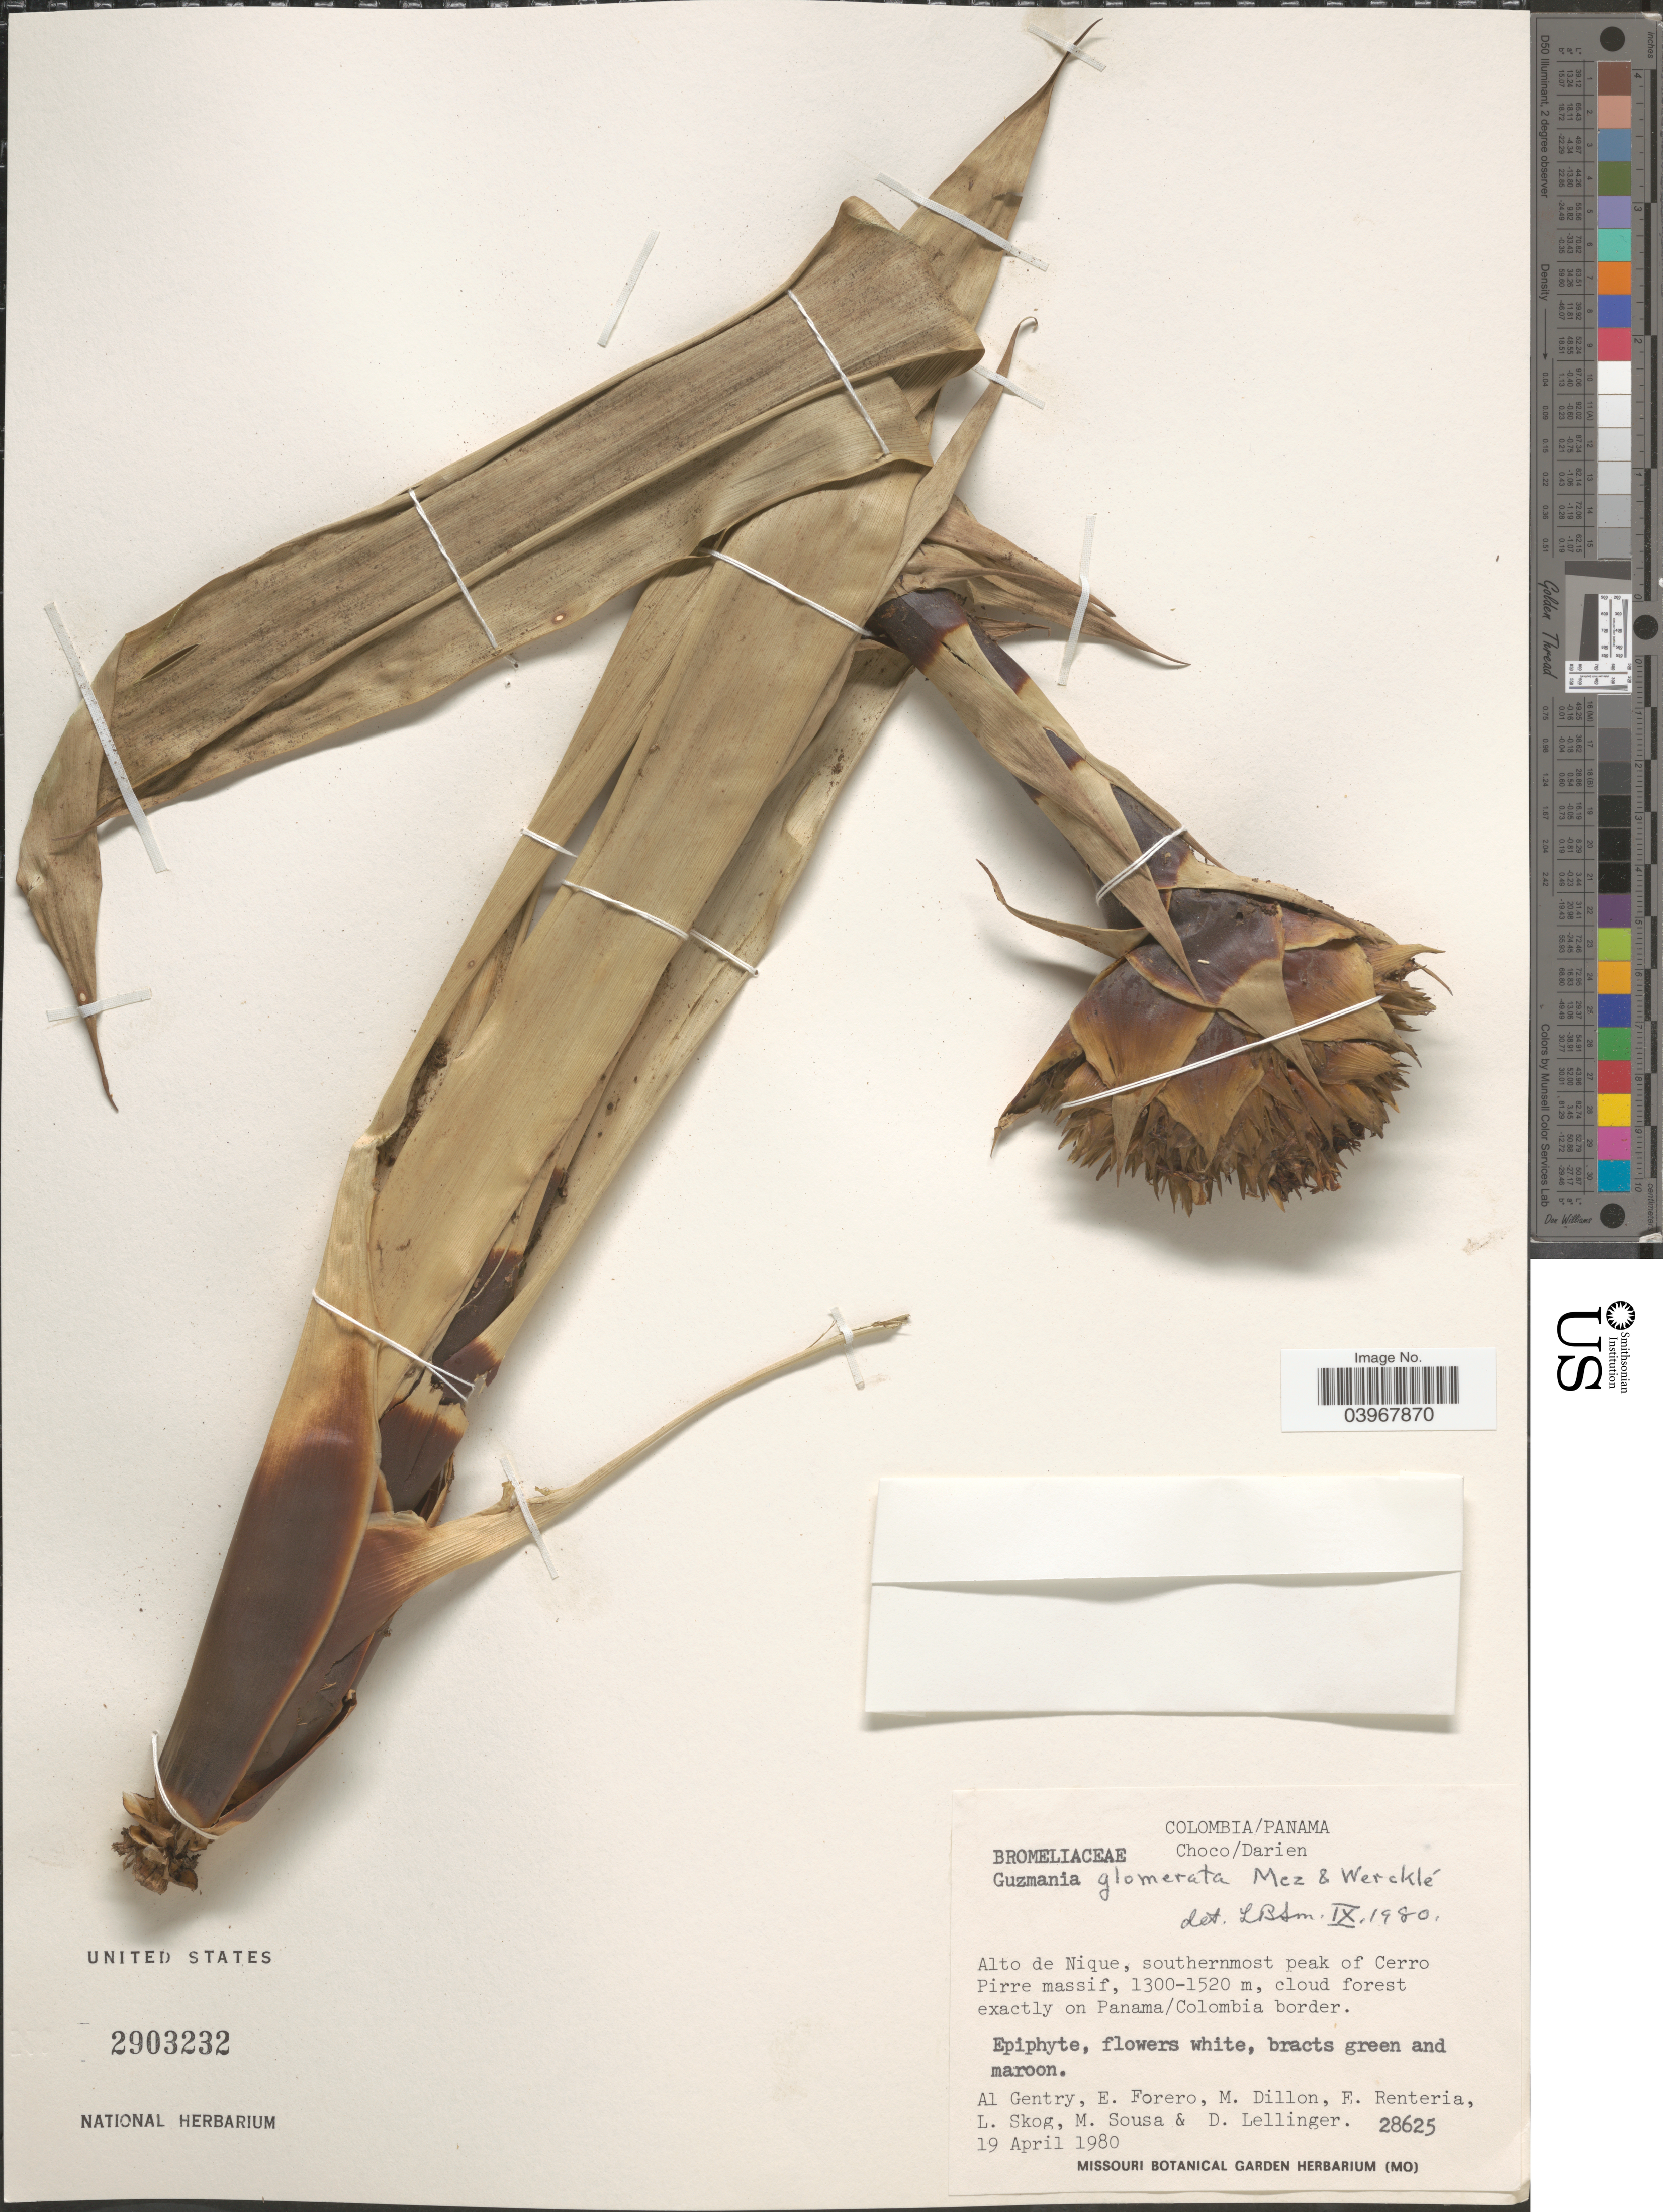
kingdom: Plantae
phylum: Tracheophyta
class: Liliopsida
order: Poales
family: Bromeliaceae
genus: Guzmania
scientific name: Guzmania glomerata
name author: Mez & Mez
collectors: A. H. Gentry, E. Forero, M. O. Dillon, E. Renteria & et al.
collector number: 28625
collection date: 1980-04-19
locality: Colombia/Panama. Choco/Darien. Alto de Nique, southernmost peak of Cerro Pirre massif, cloud forest exactly on Panama/Colombia border.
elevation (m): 1300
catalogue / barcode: US 2903232